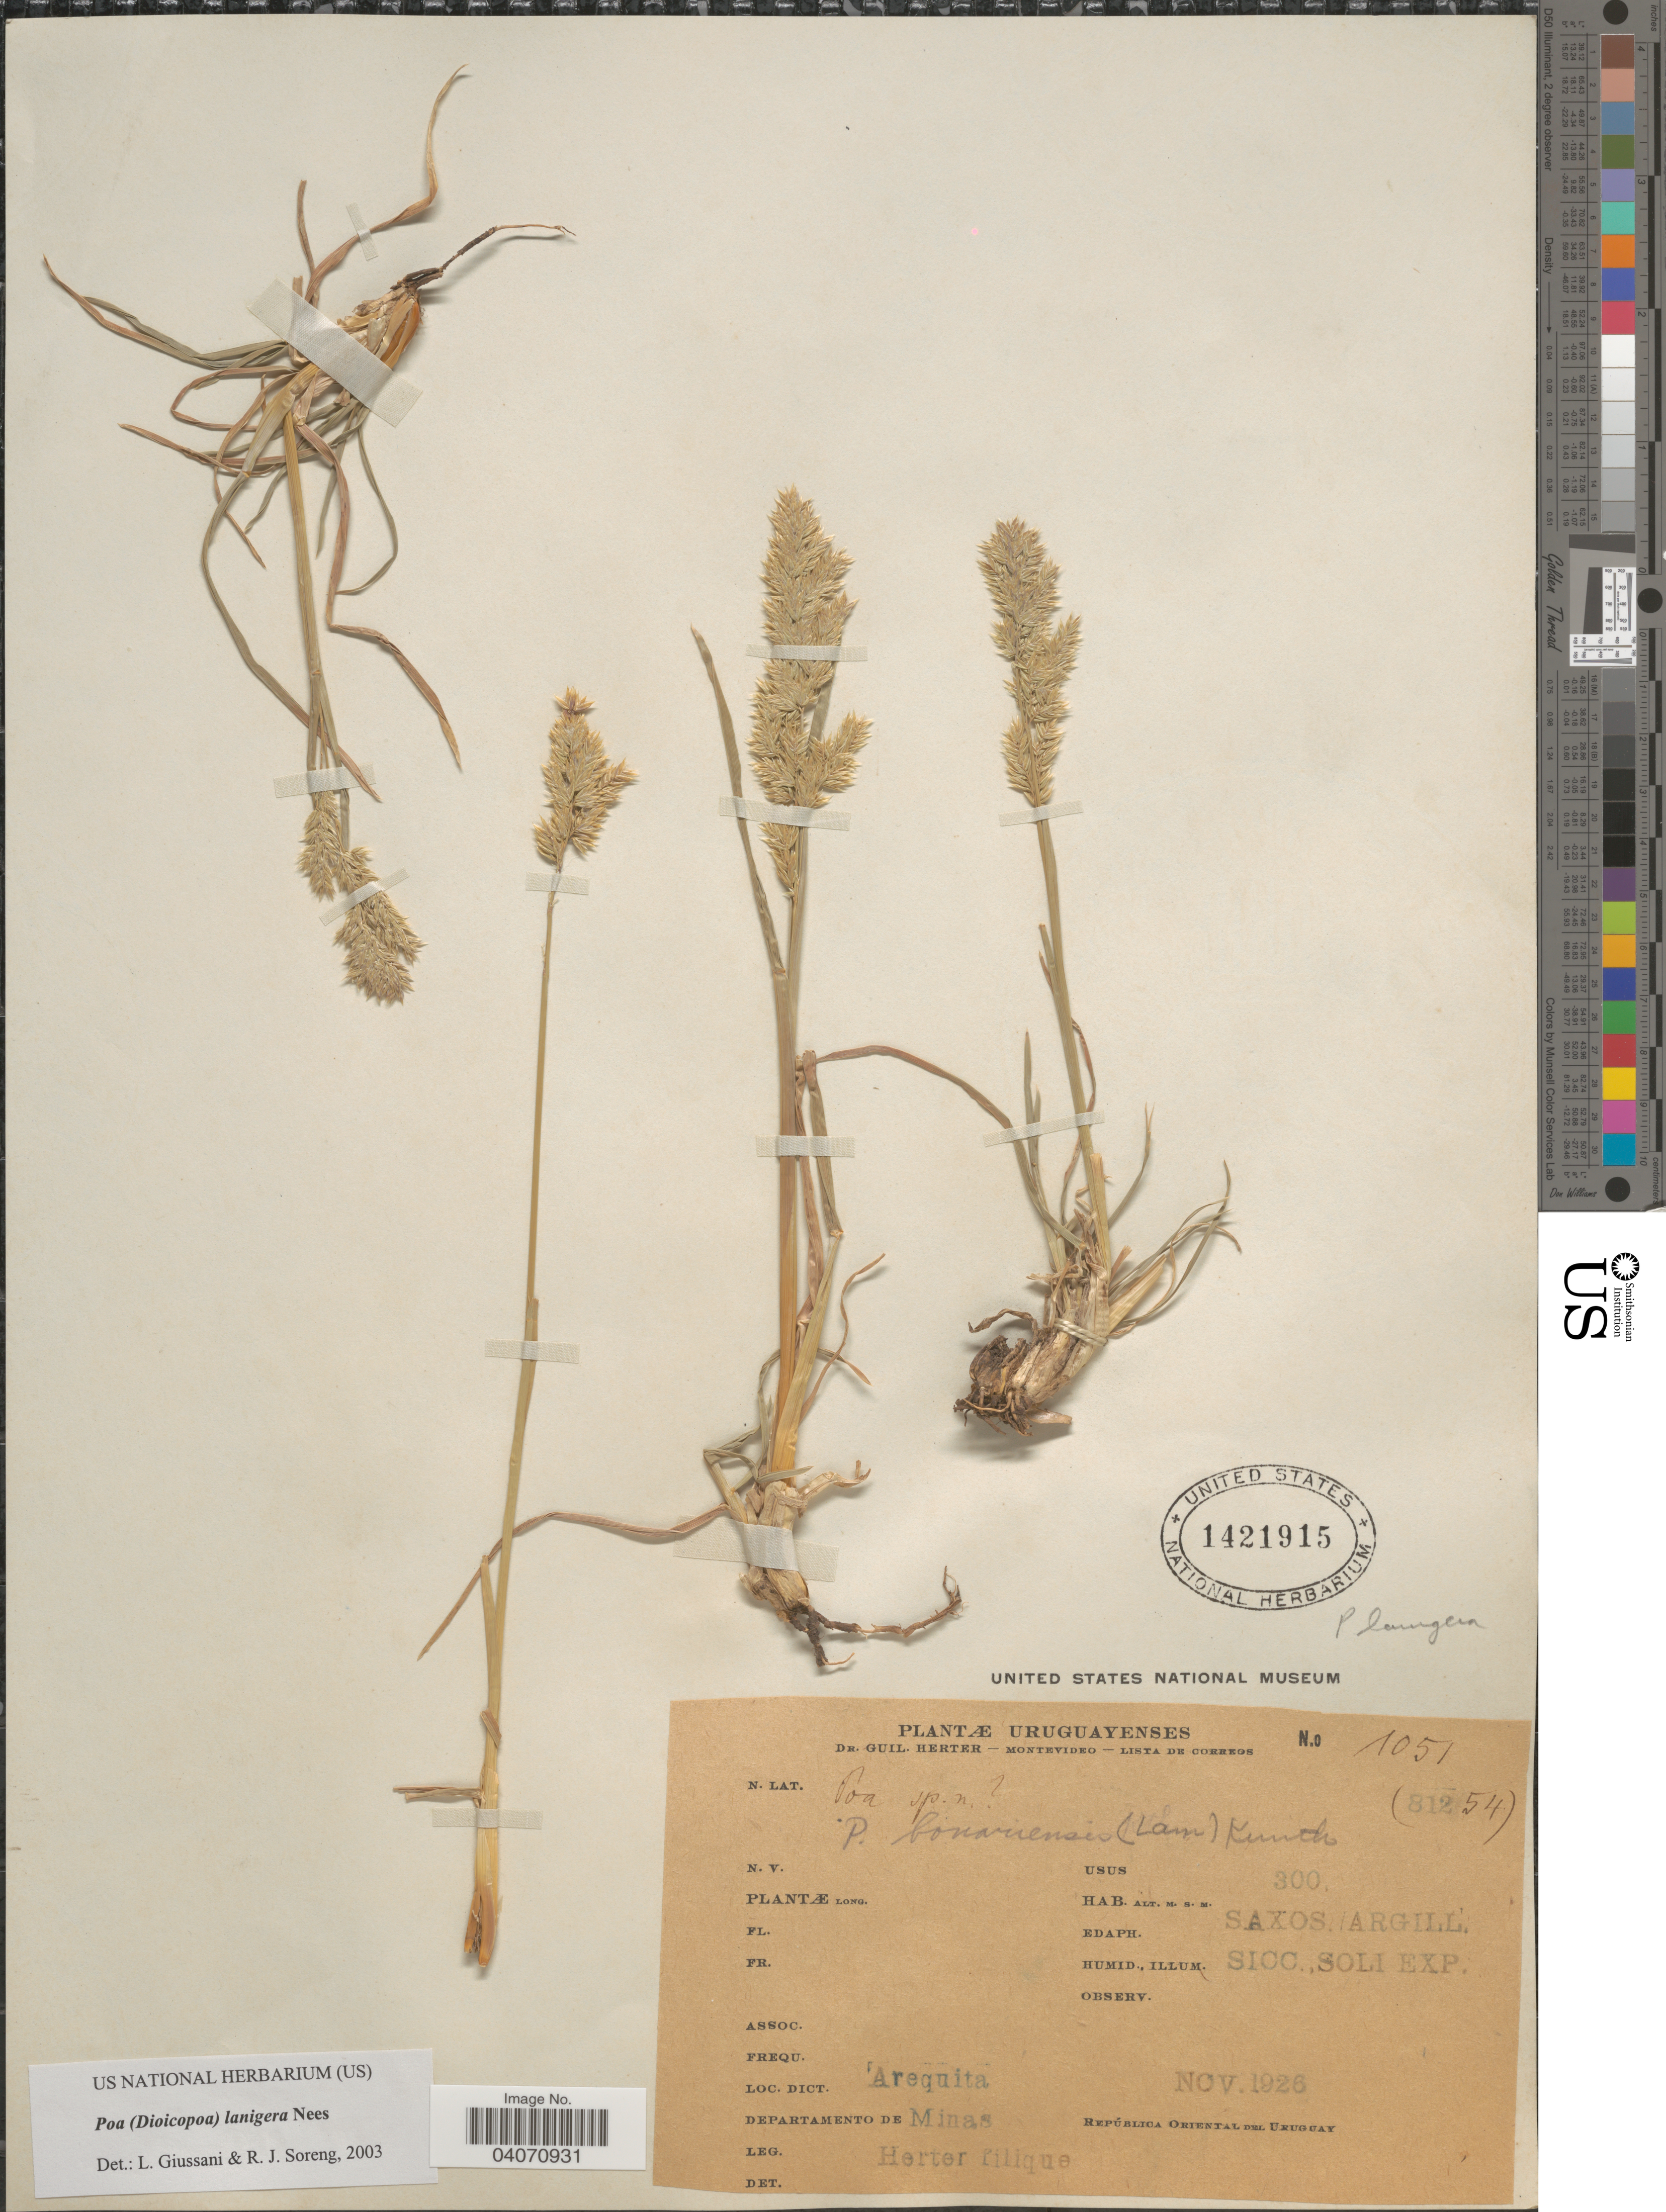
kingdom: Plantae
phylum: Tracheophyta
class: Liliopsida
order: Poales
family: Poaceae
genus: Poa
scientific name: Poa lanigera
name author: Nees in Mart.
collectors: G. Herter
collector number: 1051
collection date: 1926-11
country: Uruguay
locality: Arequita. Departamento de Minas. República Oriental del Uruguay.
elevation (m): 300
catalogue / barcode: US 1421915